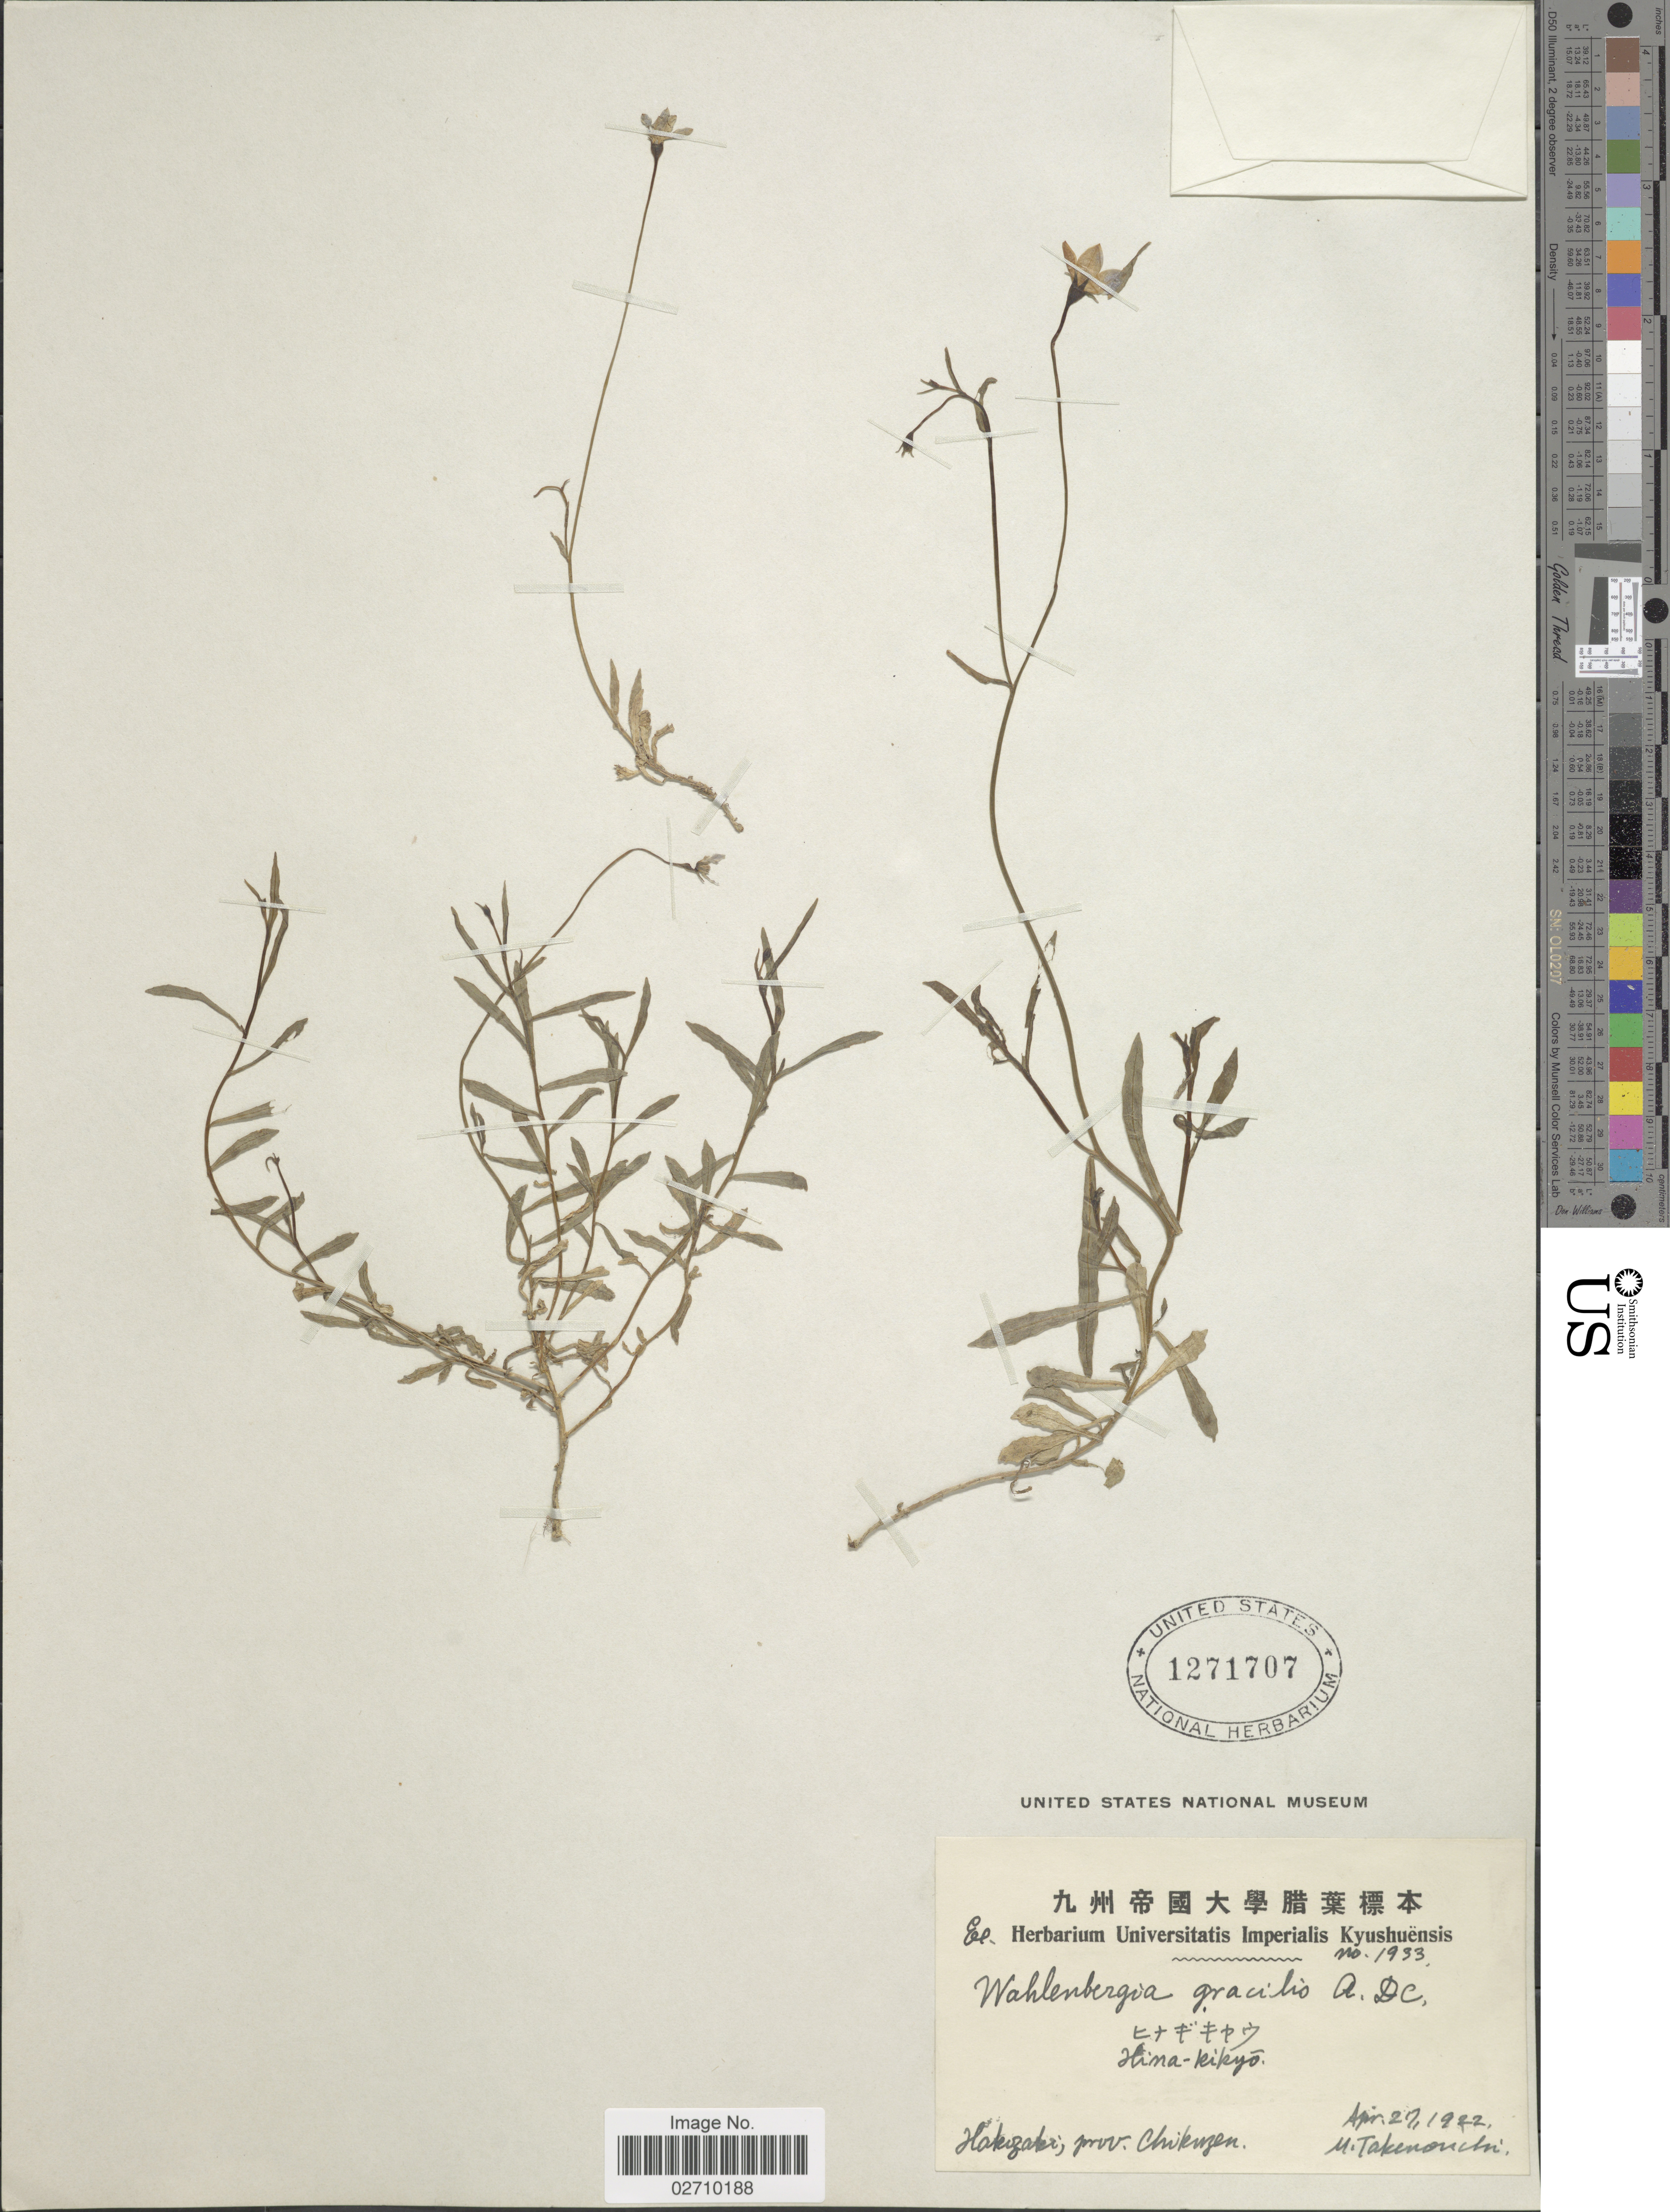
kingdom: Plantae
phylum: Tracheophyta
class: Magnoliopsida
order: Asterales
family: Campanulaceae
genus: Wahlenbergia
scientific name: Wahlenbergia gracilis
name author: A. DC.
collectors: M. Takenouchi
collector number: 1933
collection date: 1922-04-27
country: Japan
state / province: Hukuoka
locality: Hakozaki; prov. Chikuzen.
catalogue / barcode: US 1271707